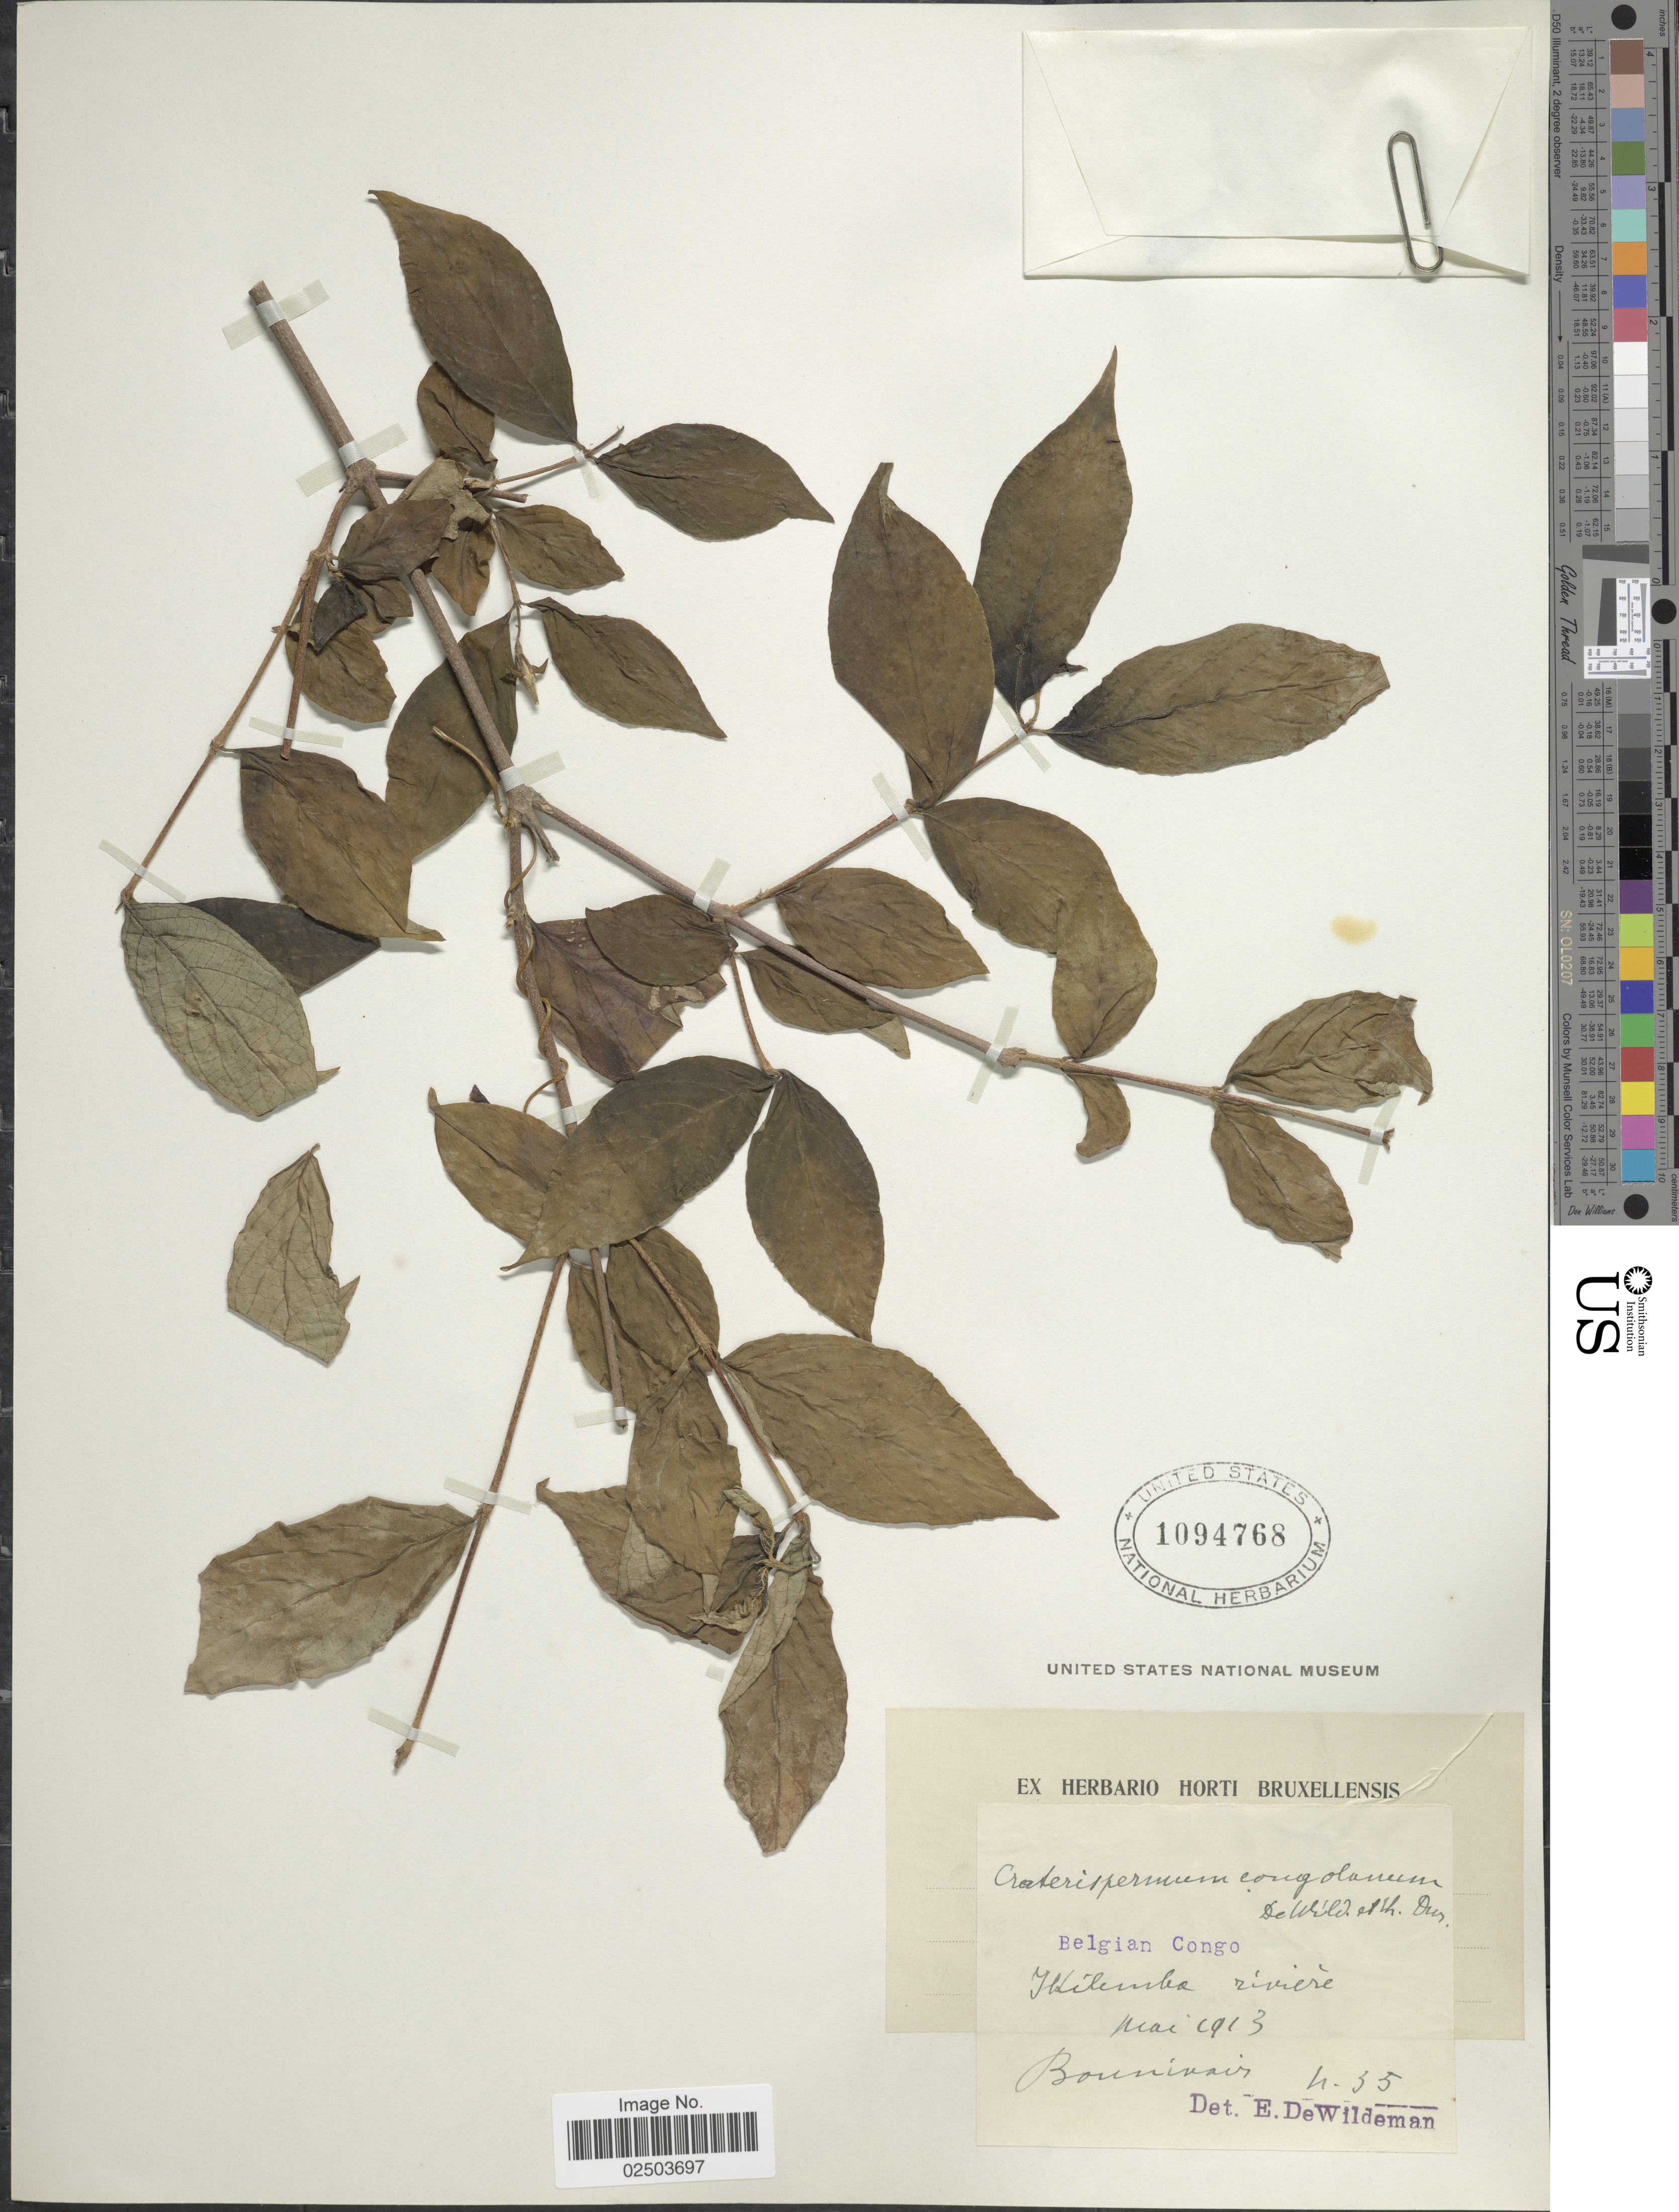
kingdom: Plantae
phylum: Tracheophyta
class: Magnoliopsida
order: Gentianales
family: Rubiaceae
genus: Craterispermum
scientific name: Craterispermum congolanum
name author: De Wild. & Durand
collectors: Bonnivair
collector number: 35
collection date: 1913-05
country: Congo, Democratic Republic of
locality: Belgian Congo. Ikilemba riviere.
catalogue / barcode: US 1094768